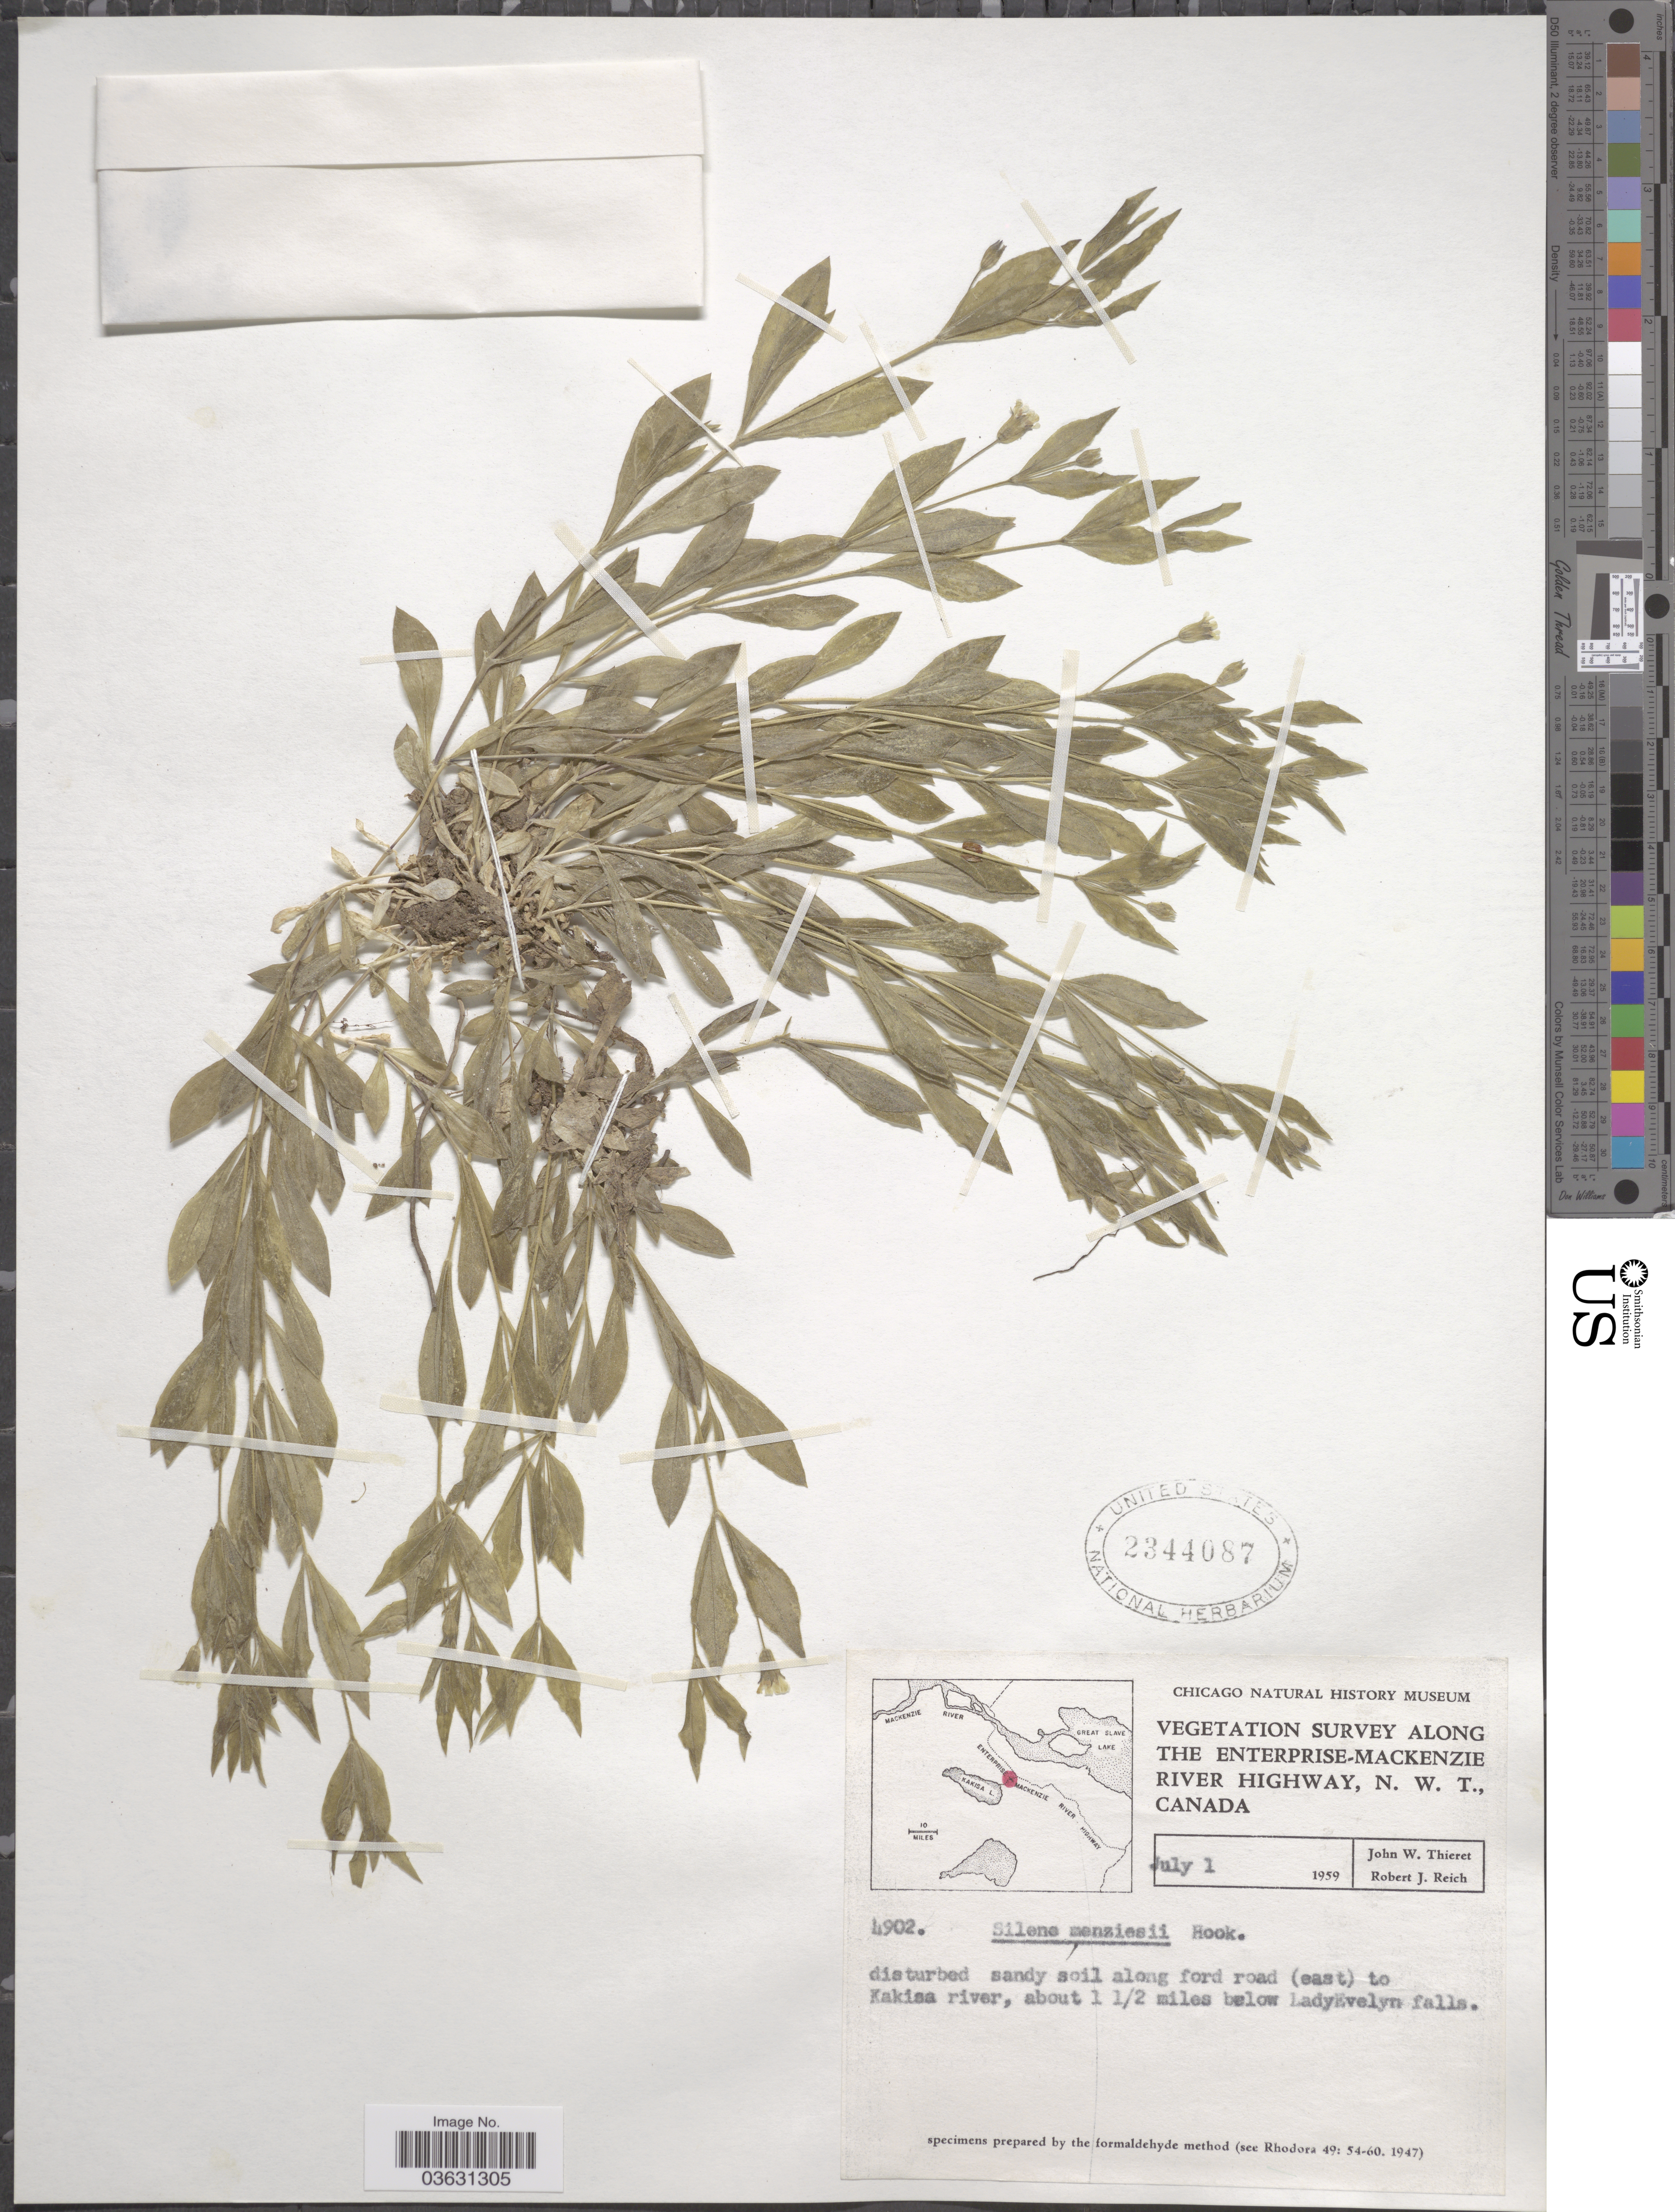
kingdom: Plantae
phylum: Tracheophyta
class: Magnoliopsida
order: Caryophyllales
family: Caryophyllaceae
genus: Silene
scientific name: Silene menziesii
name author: Hook.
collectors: J. W. Thieret & R. Reich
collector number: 4902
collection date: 1959-07-01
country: Canada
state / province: Northwest Territories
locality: Along the Enterprise-Mackenzie River Highway. Along ford road (east) to Kakisa river, about 1 ½ miles below Lady Evelyn falls.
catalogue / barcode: US 2344087